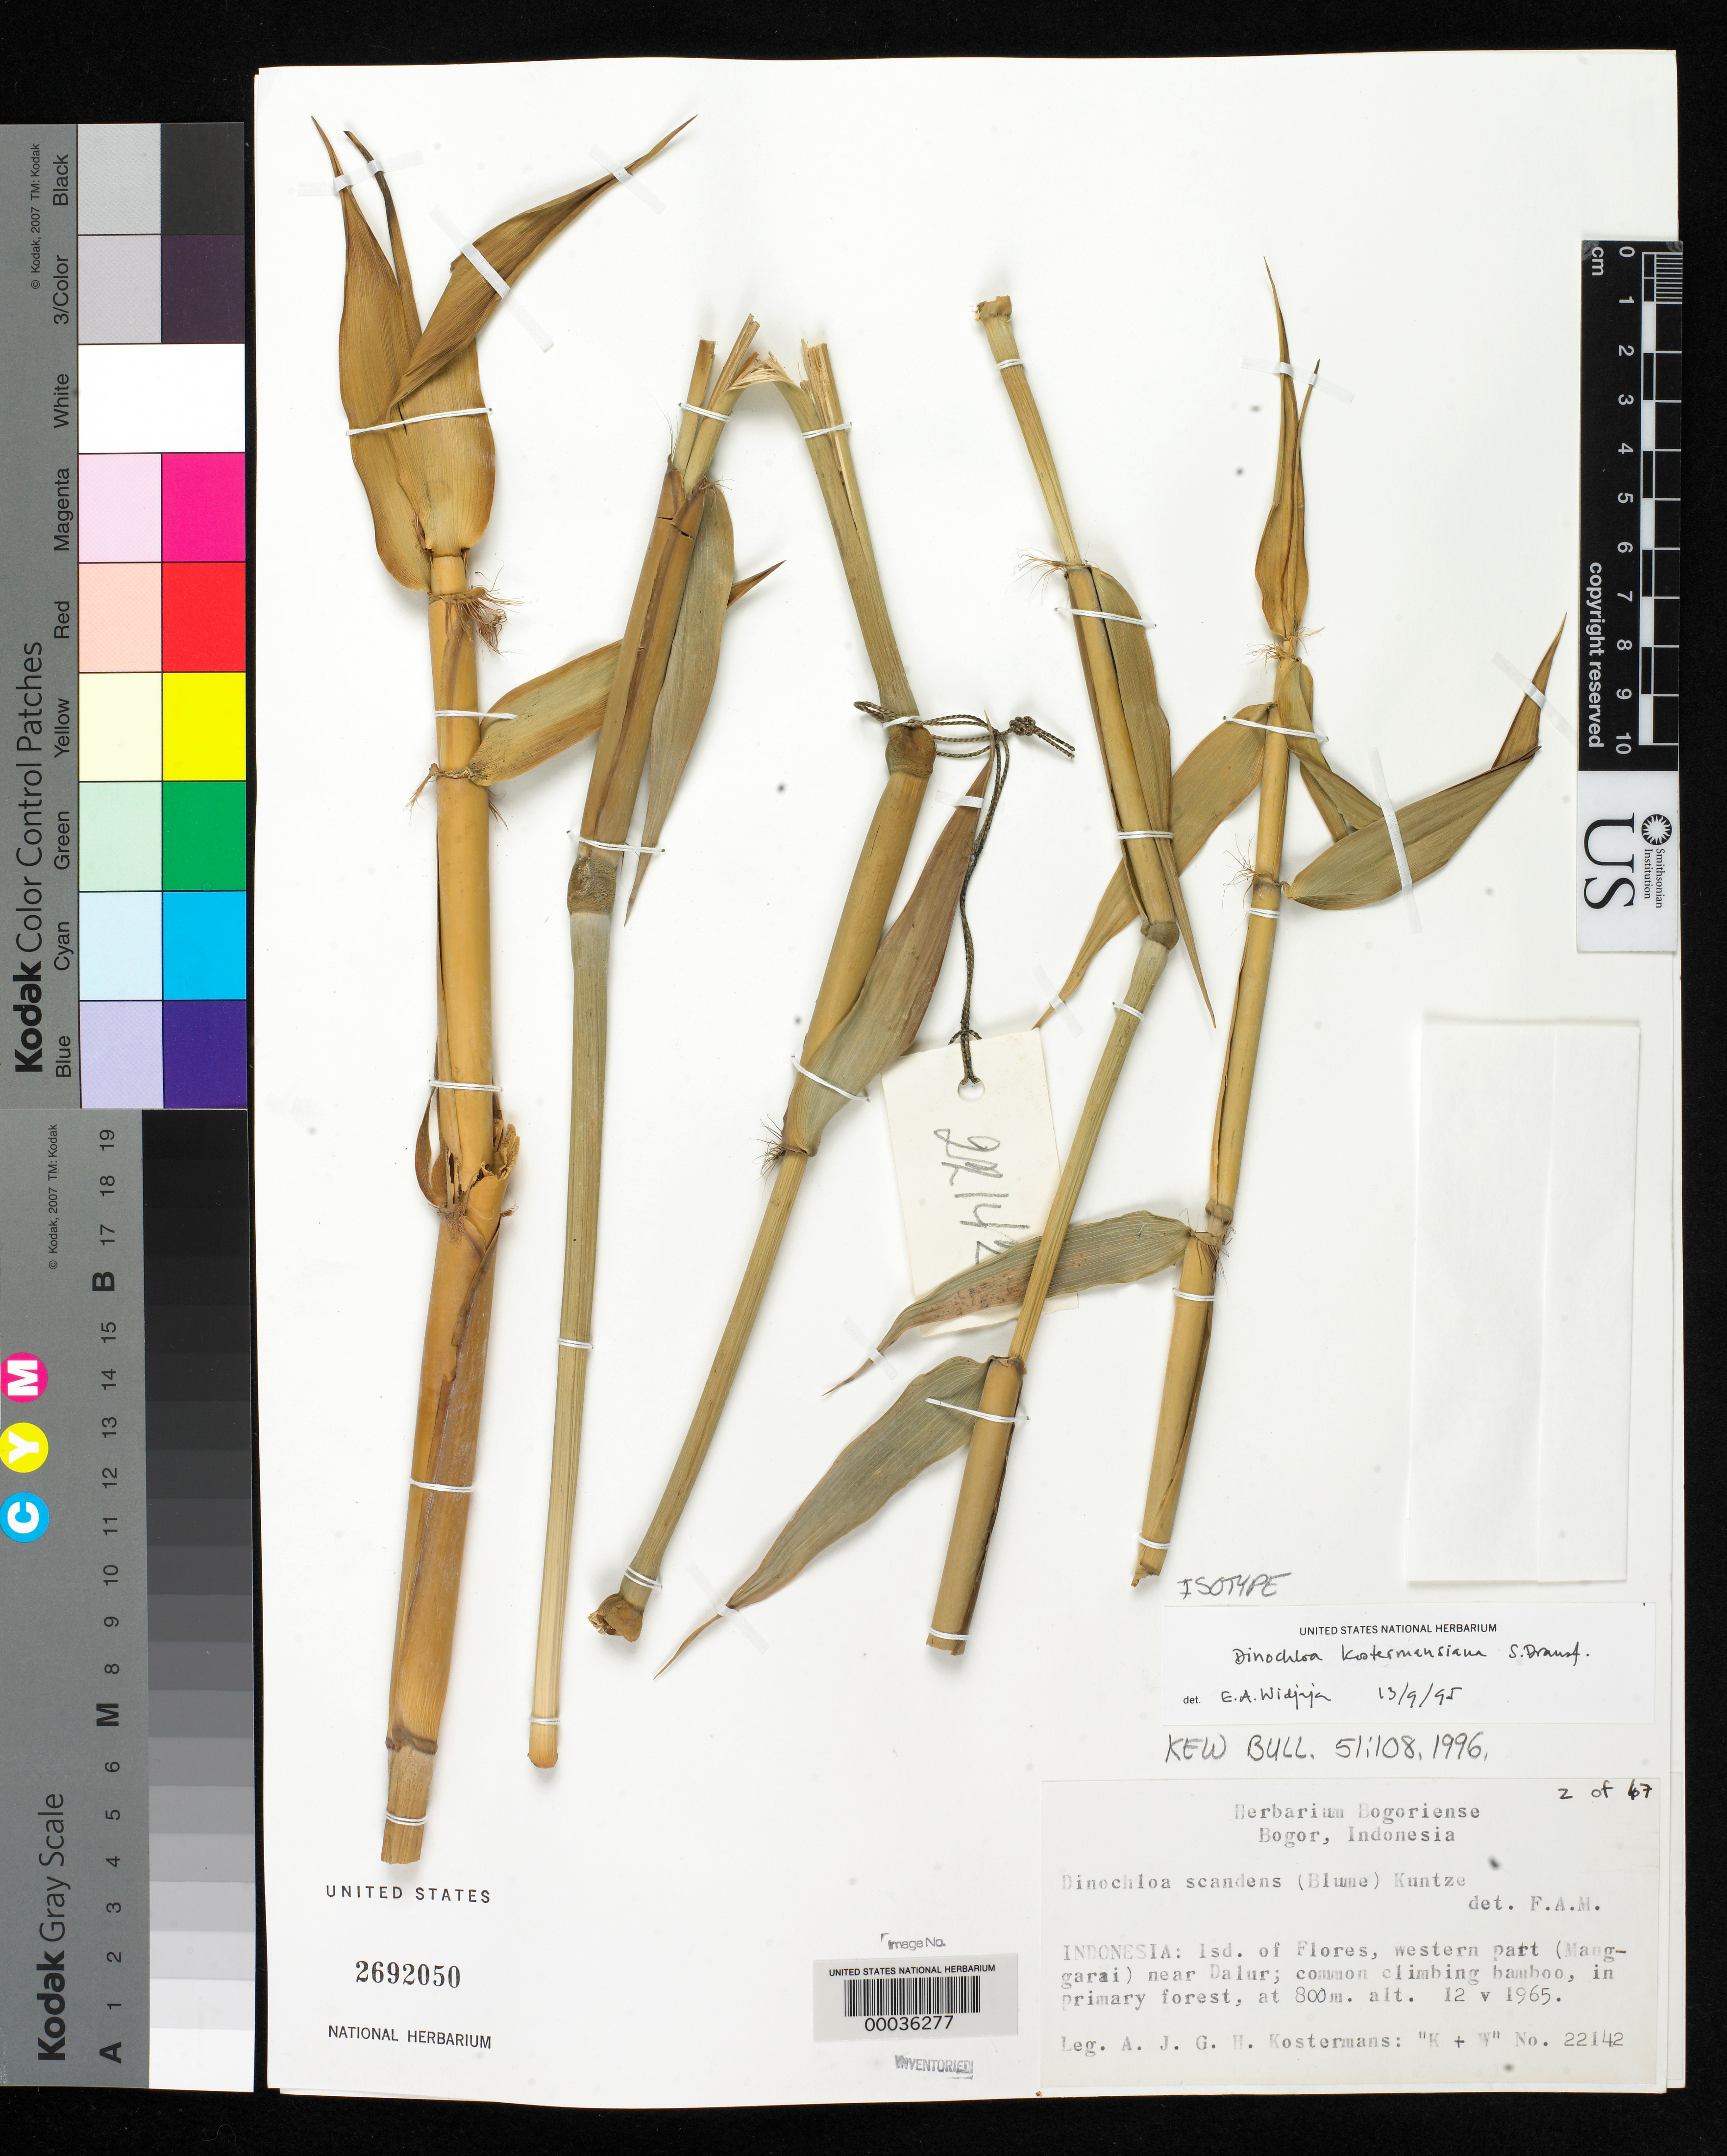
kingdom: Plantae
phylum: Tracheophyta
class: Liliopsida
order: Poales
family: Poaceae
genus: Dinochloa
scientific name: Dinochloa kostermansiana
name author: S. Dransf.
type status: Isotype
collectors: A. J. G. Kostermans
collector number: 22142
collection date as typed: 12 May 1965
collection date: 1965-05-12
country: Indonesia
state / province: Nusa Tenggara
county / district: Nusa Tenggara Timur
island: Flores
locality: Near Dalur.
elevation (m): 800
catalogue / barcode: US 2692050